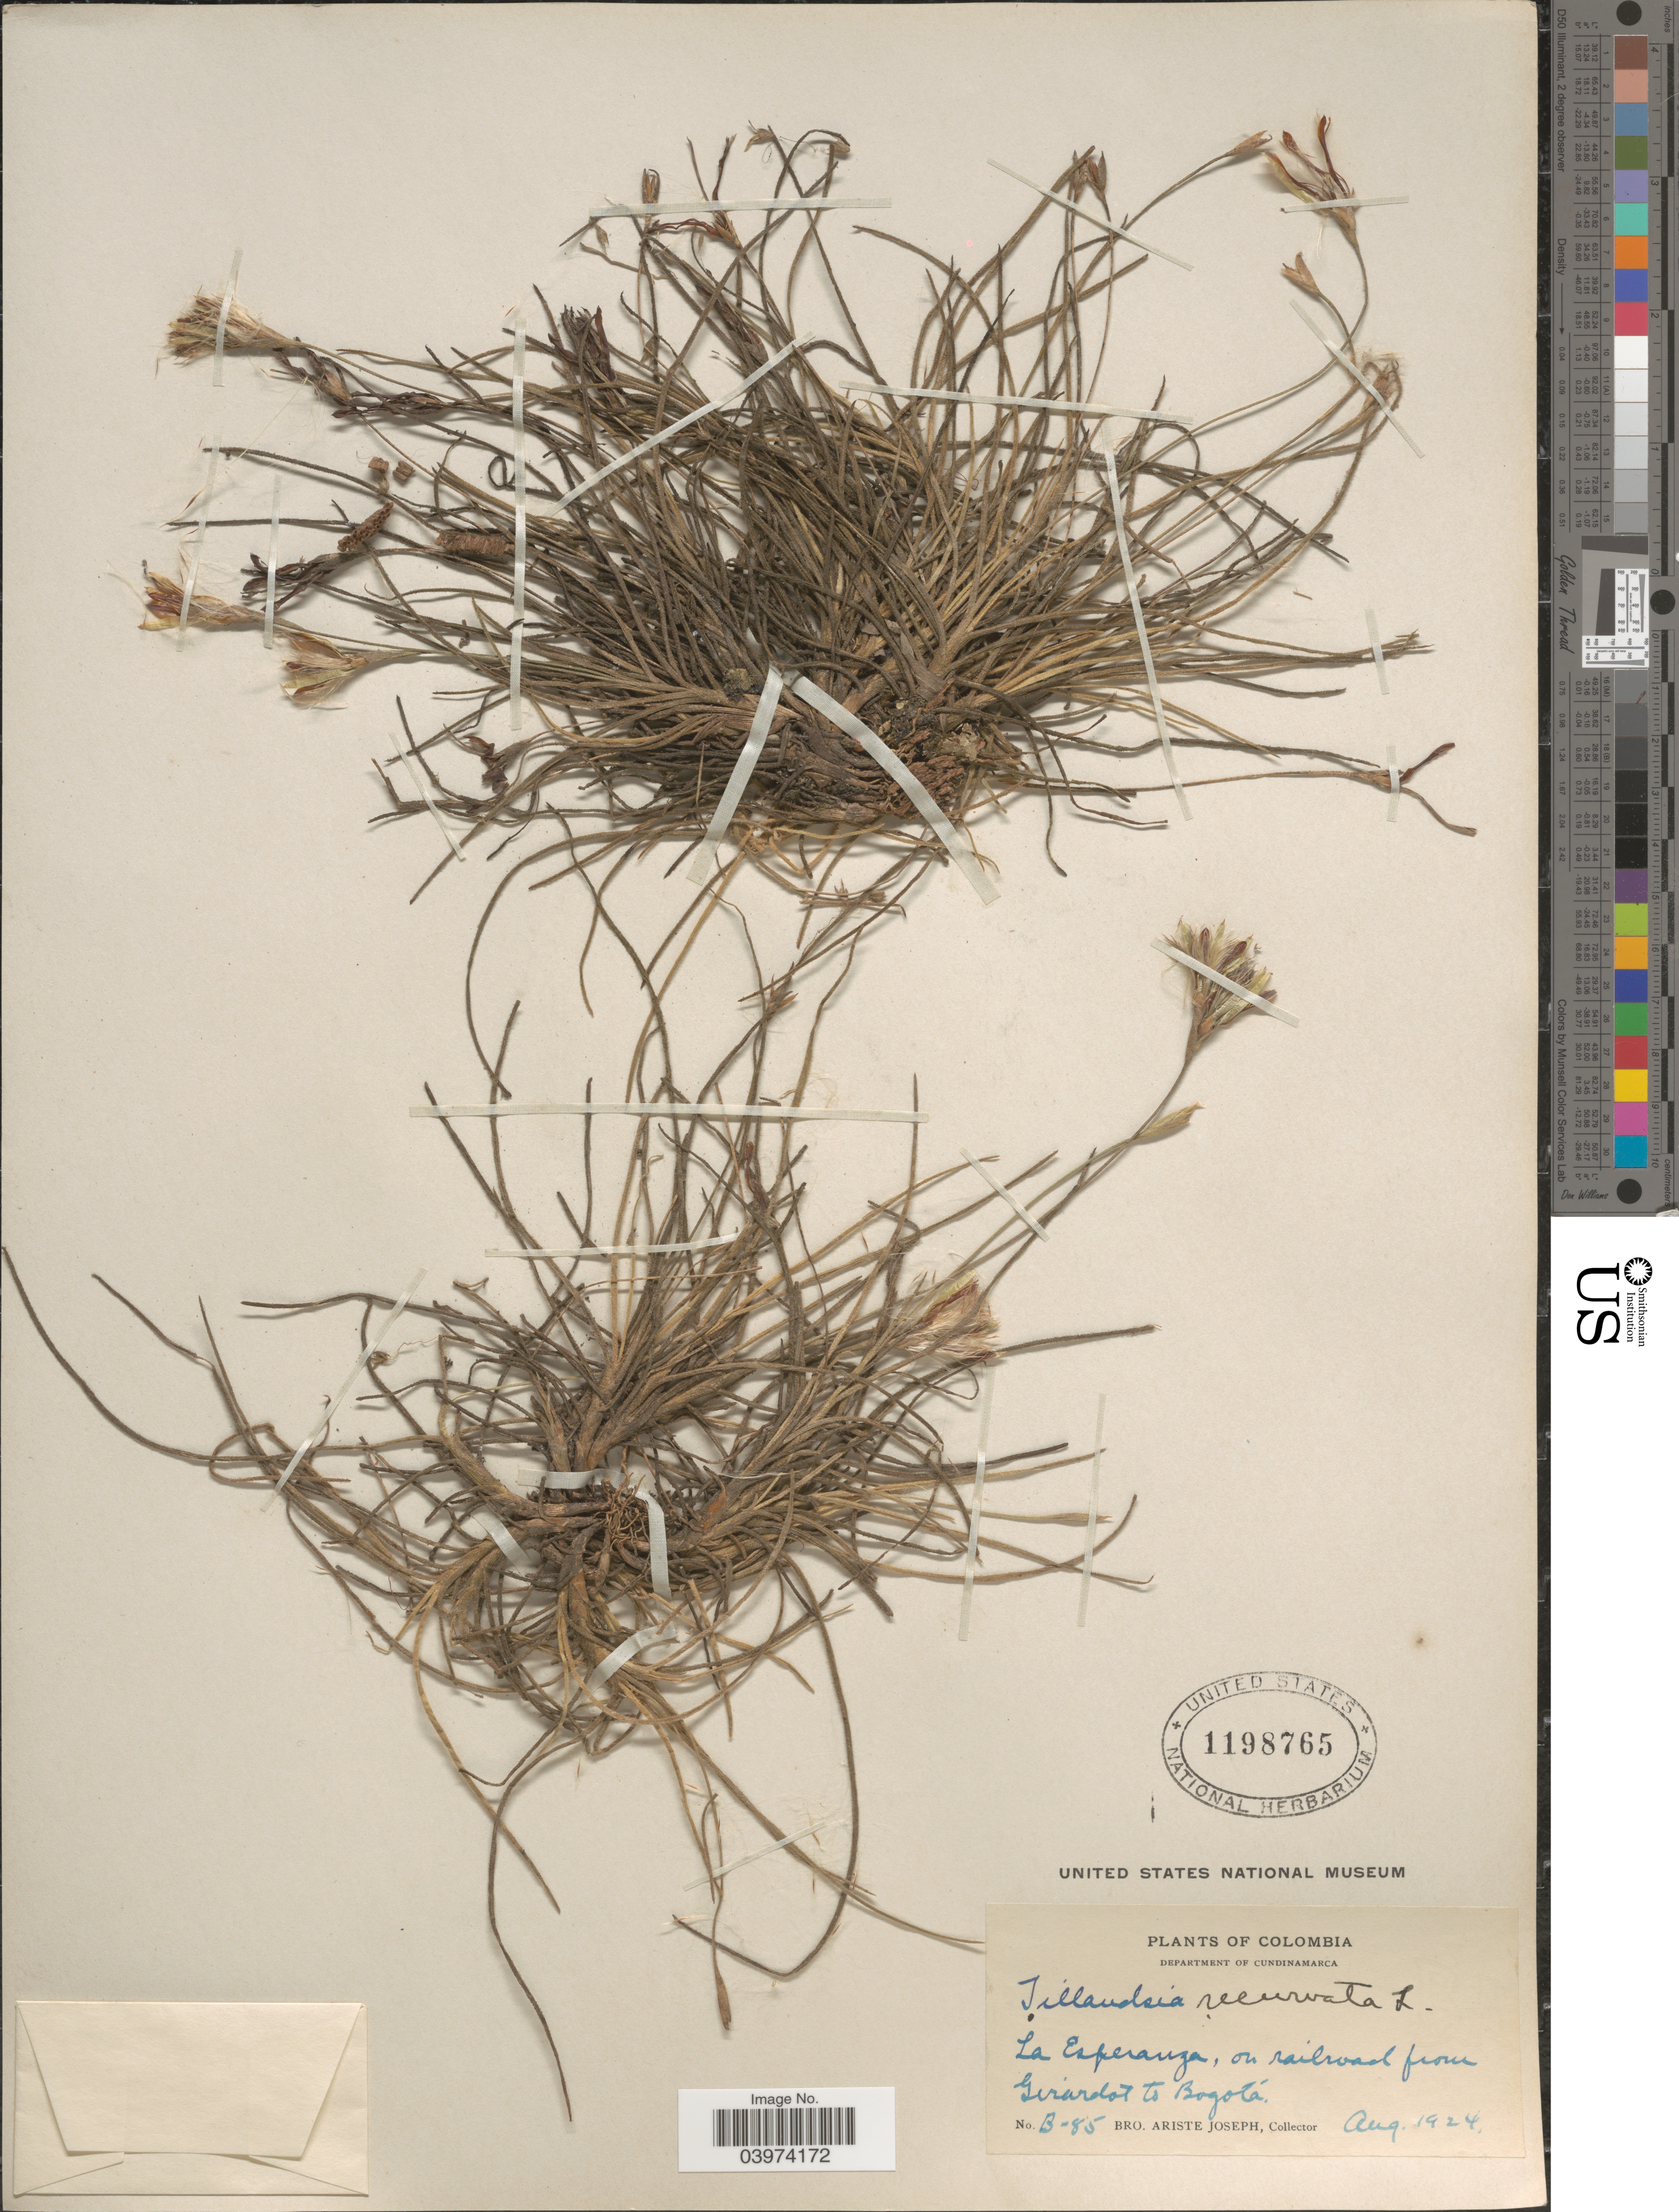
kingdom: Plantae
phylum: Tracheophyta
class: Liliopsida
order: Poales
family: Bromeliaceae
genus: Tillandsia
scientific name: Tillandsia recurvata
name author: L.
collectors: Bro. Ariste-Joseph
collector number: B-85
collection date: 1924-08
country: Colombia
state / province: Cundinamarca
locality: Department of Cundinamarca. La Esperanza, on railroad from Girardot to Bogotá.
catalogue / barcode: US 1198765